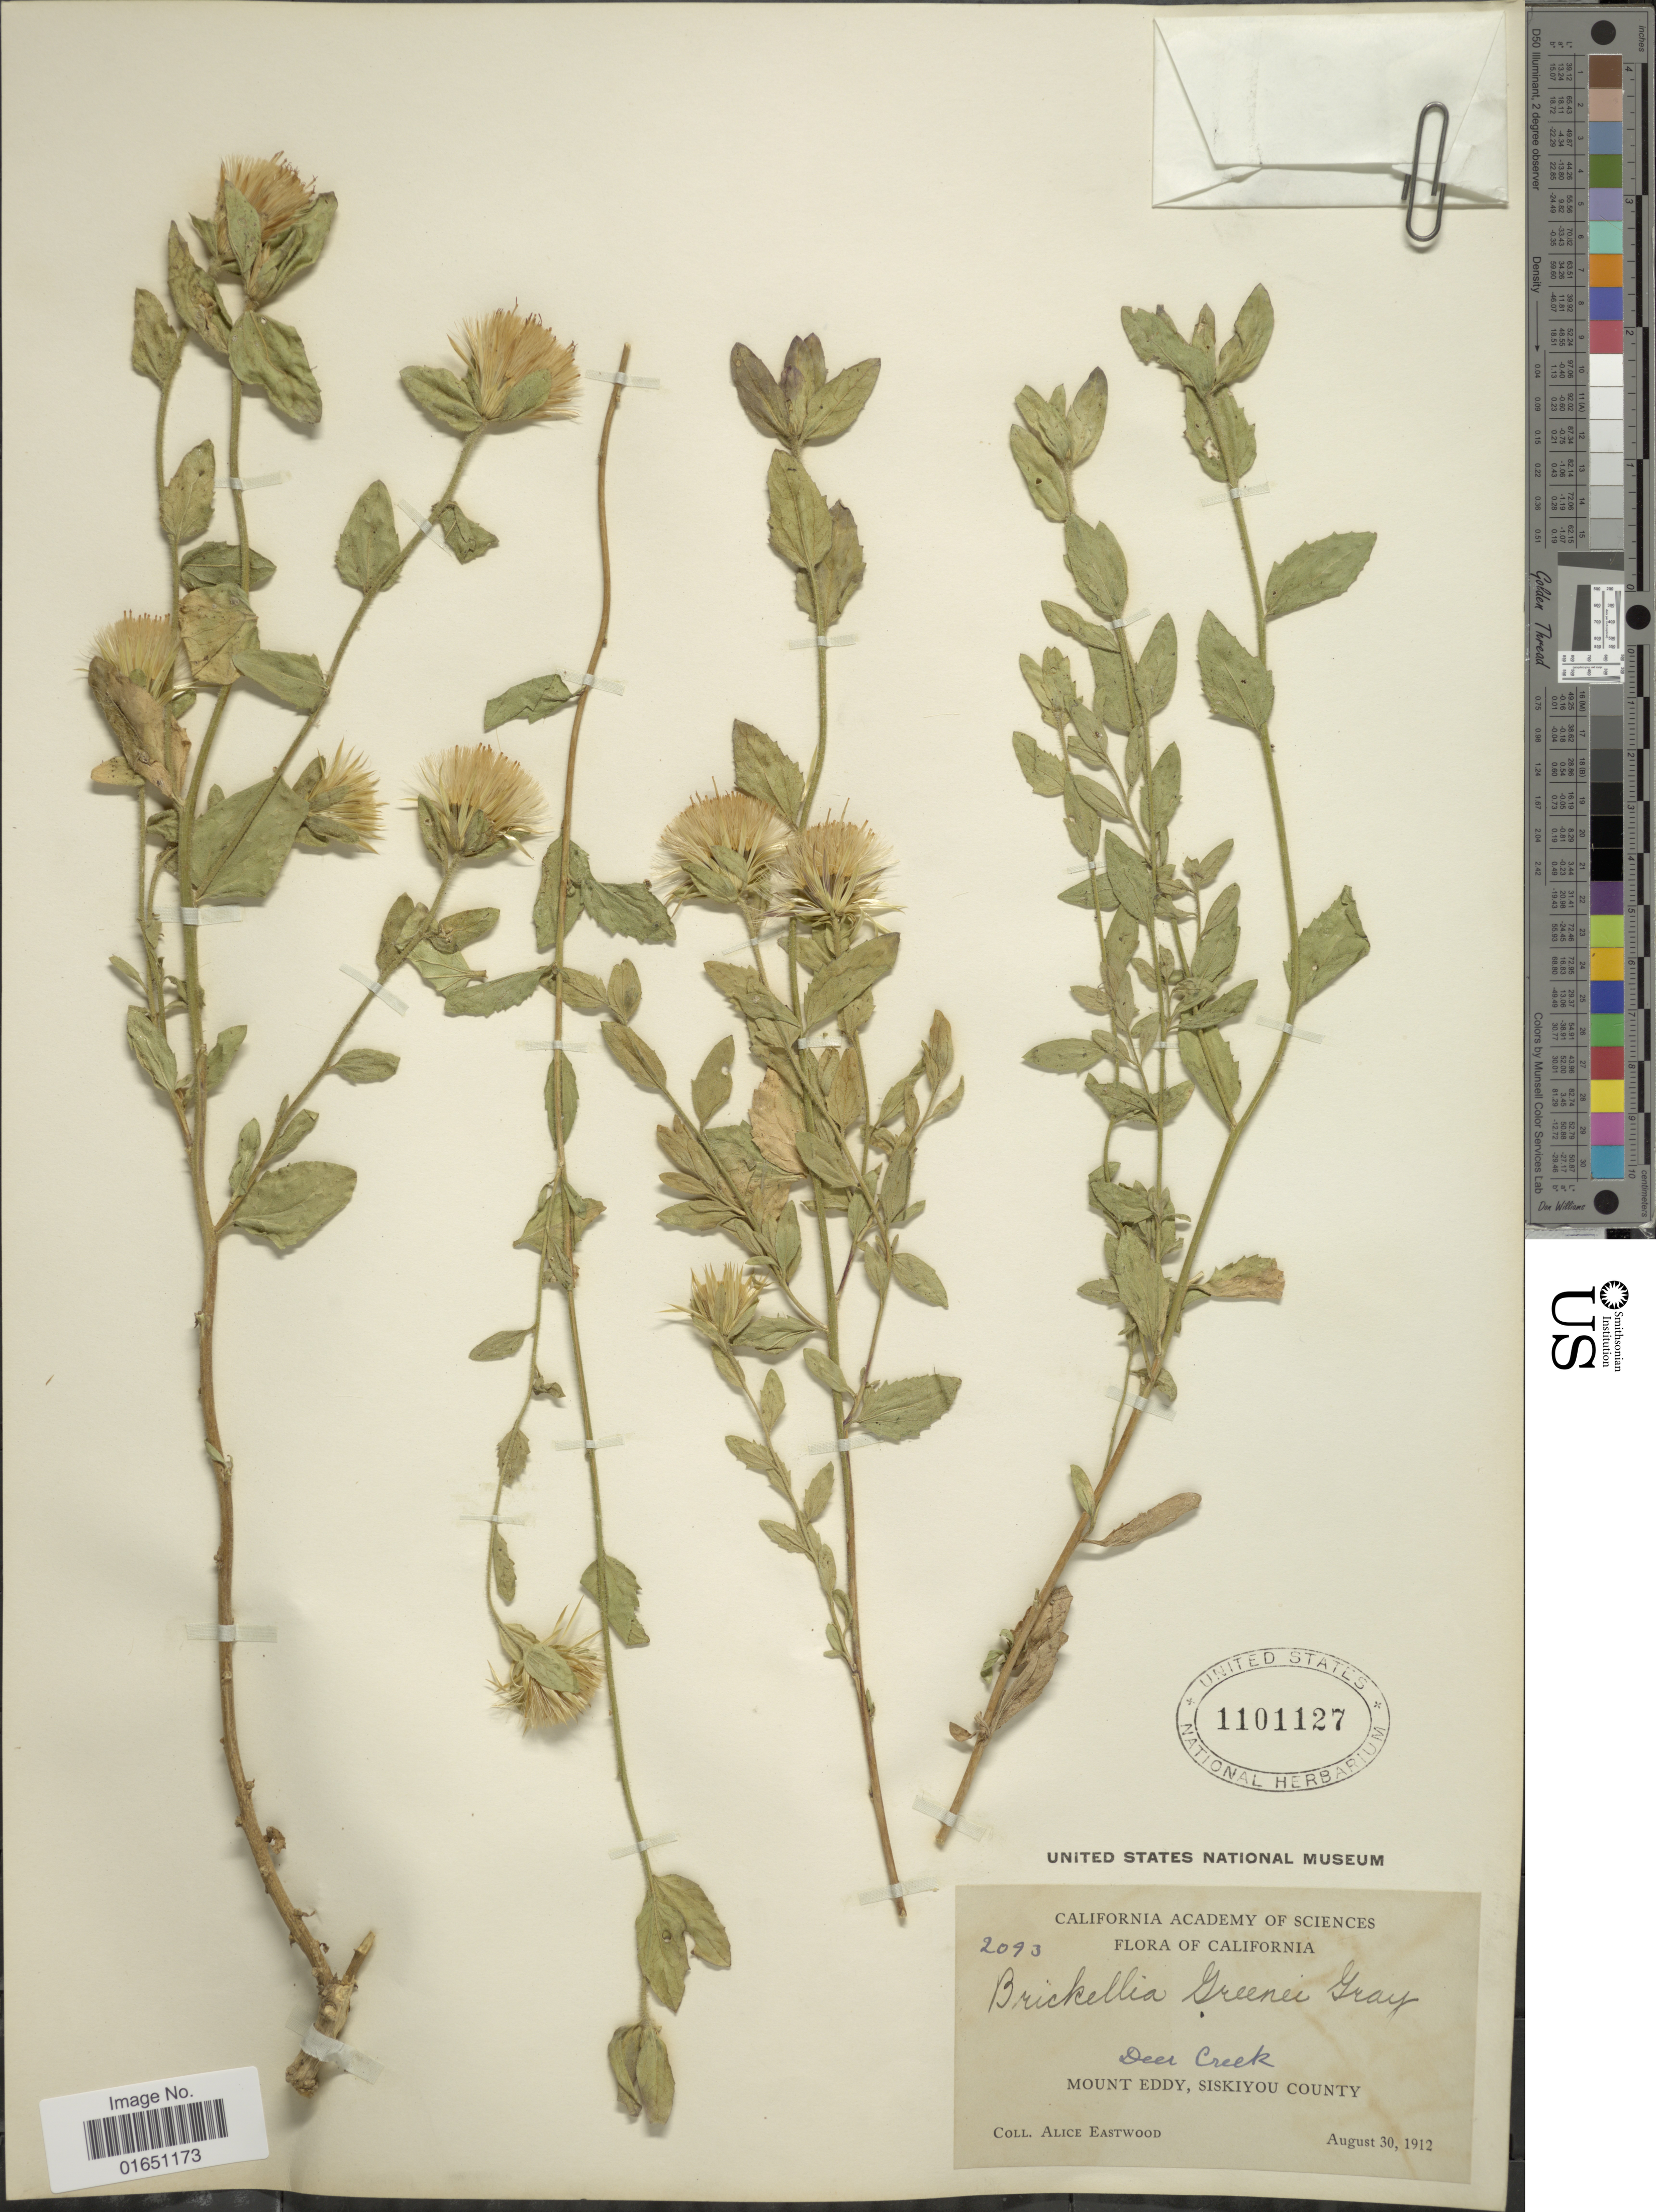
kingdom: Plantae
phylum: Tracheophyta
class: Magnoliopsida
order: Asterales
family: Asteraceae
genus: Brickellia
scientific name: Brickellia greenei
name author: A. Gray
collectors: A. Eastwood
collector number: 2093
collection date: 1912-08-30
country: United States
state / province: California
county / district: Siskiyou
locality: Deer Creek, Mount Eddy, Siskiyou County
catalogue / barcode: US 1101127